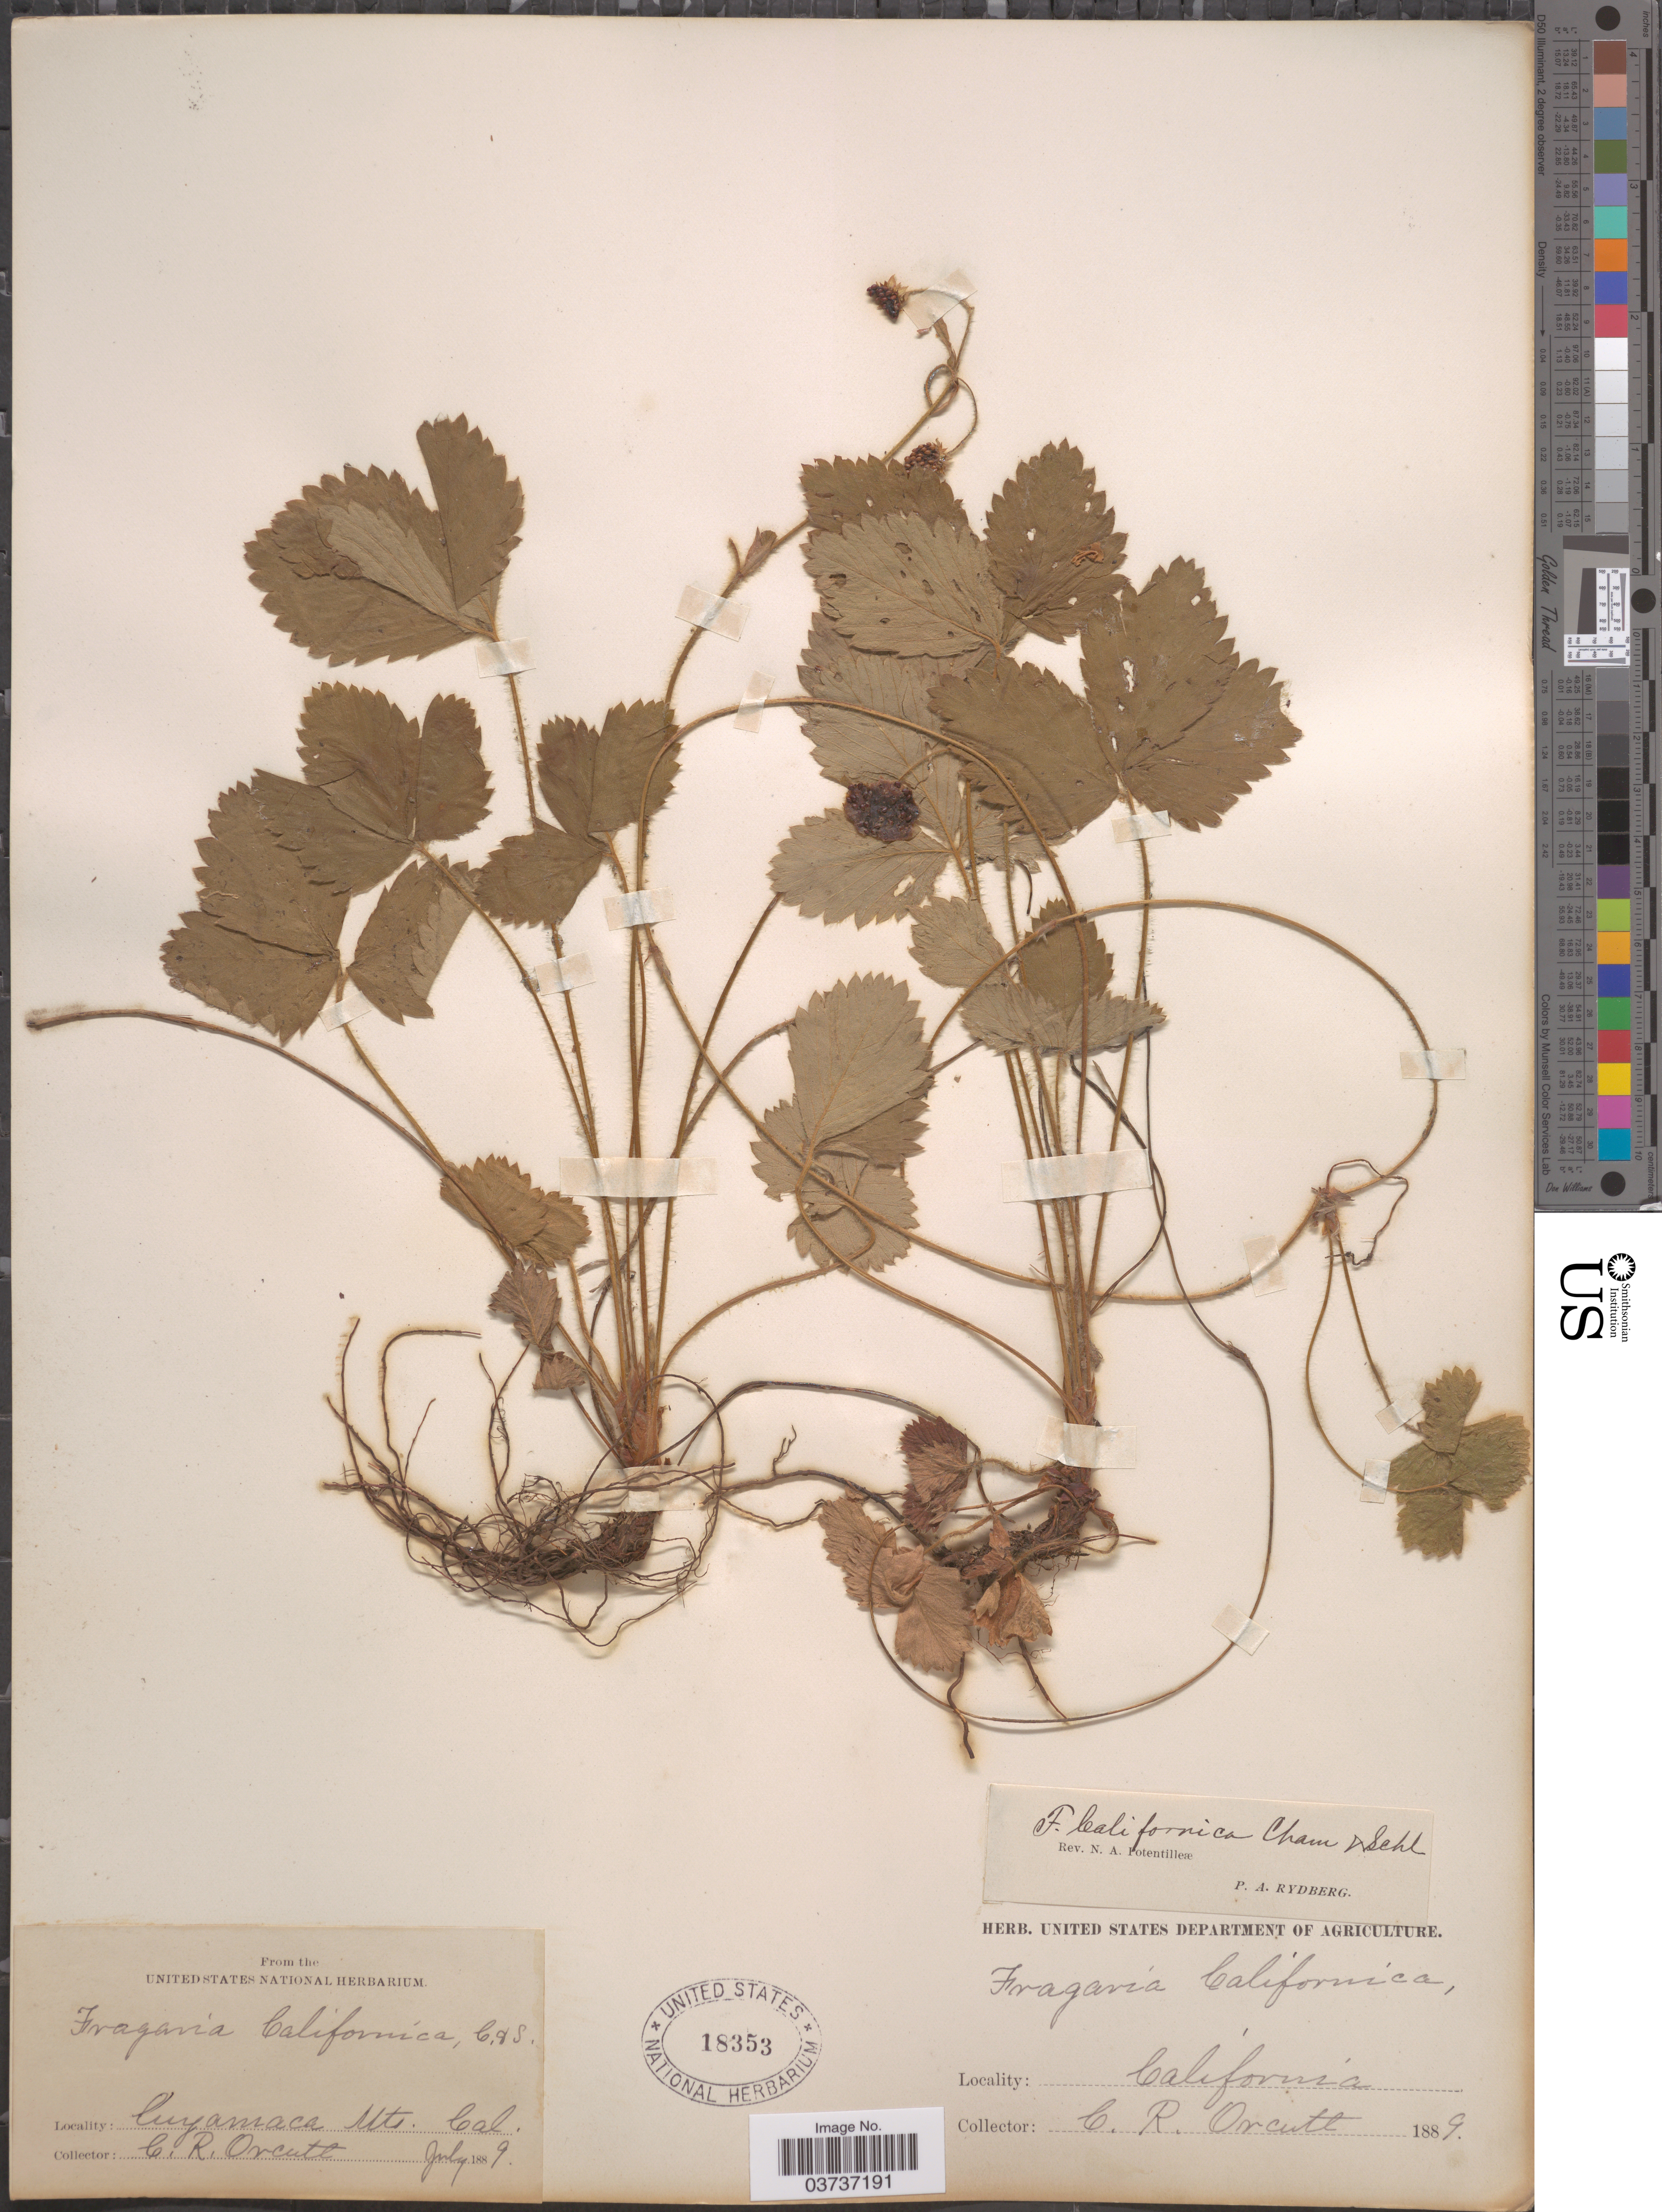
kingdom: Plantae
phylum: Tracheophyta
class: Magnoliopsida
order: Rosales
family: Rosaceae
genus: Fragaria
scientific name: Fragaria californica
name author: Cham. & Schltdl.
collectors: C. R. Orcutt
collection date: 1889-07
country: United States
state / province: California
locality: Cuyamaca Mts.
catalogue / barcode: US 18353